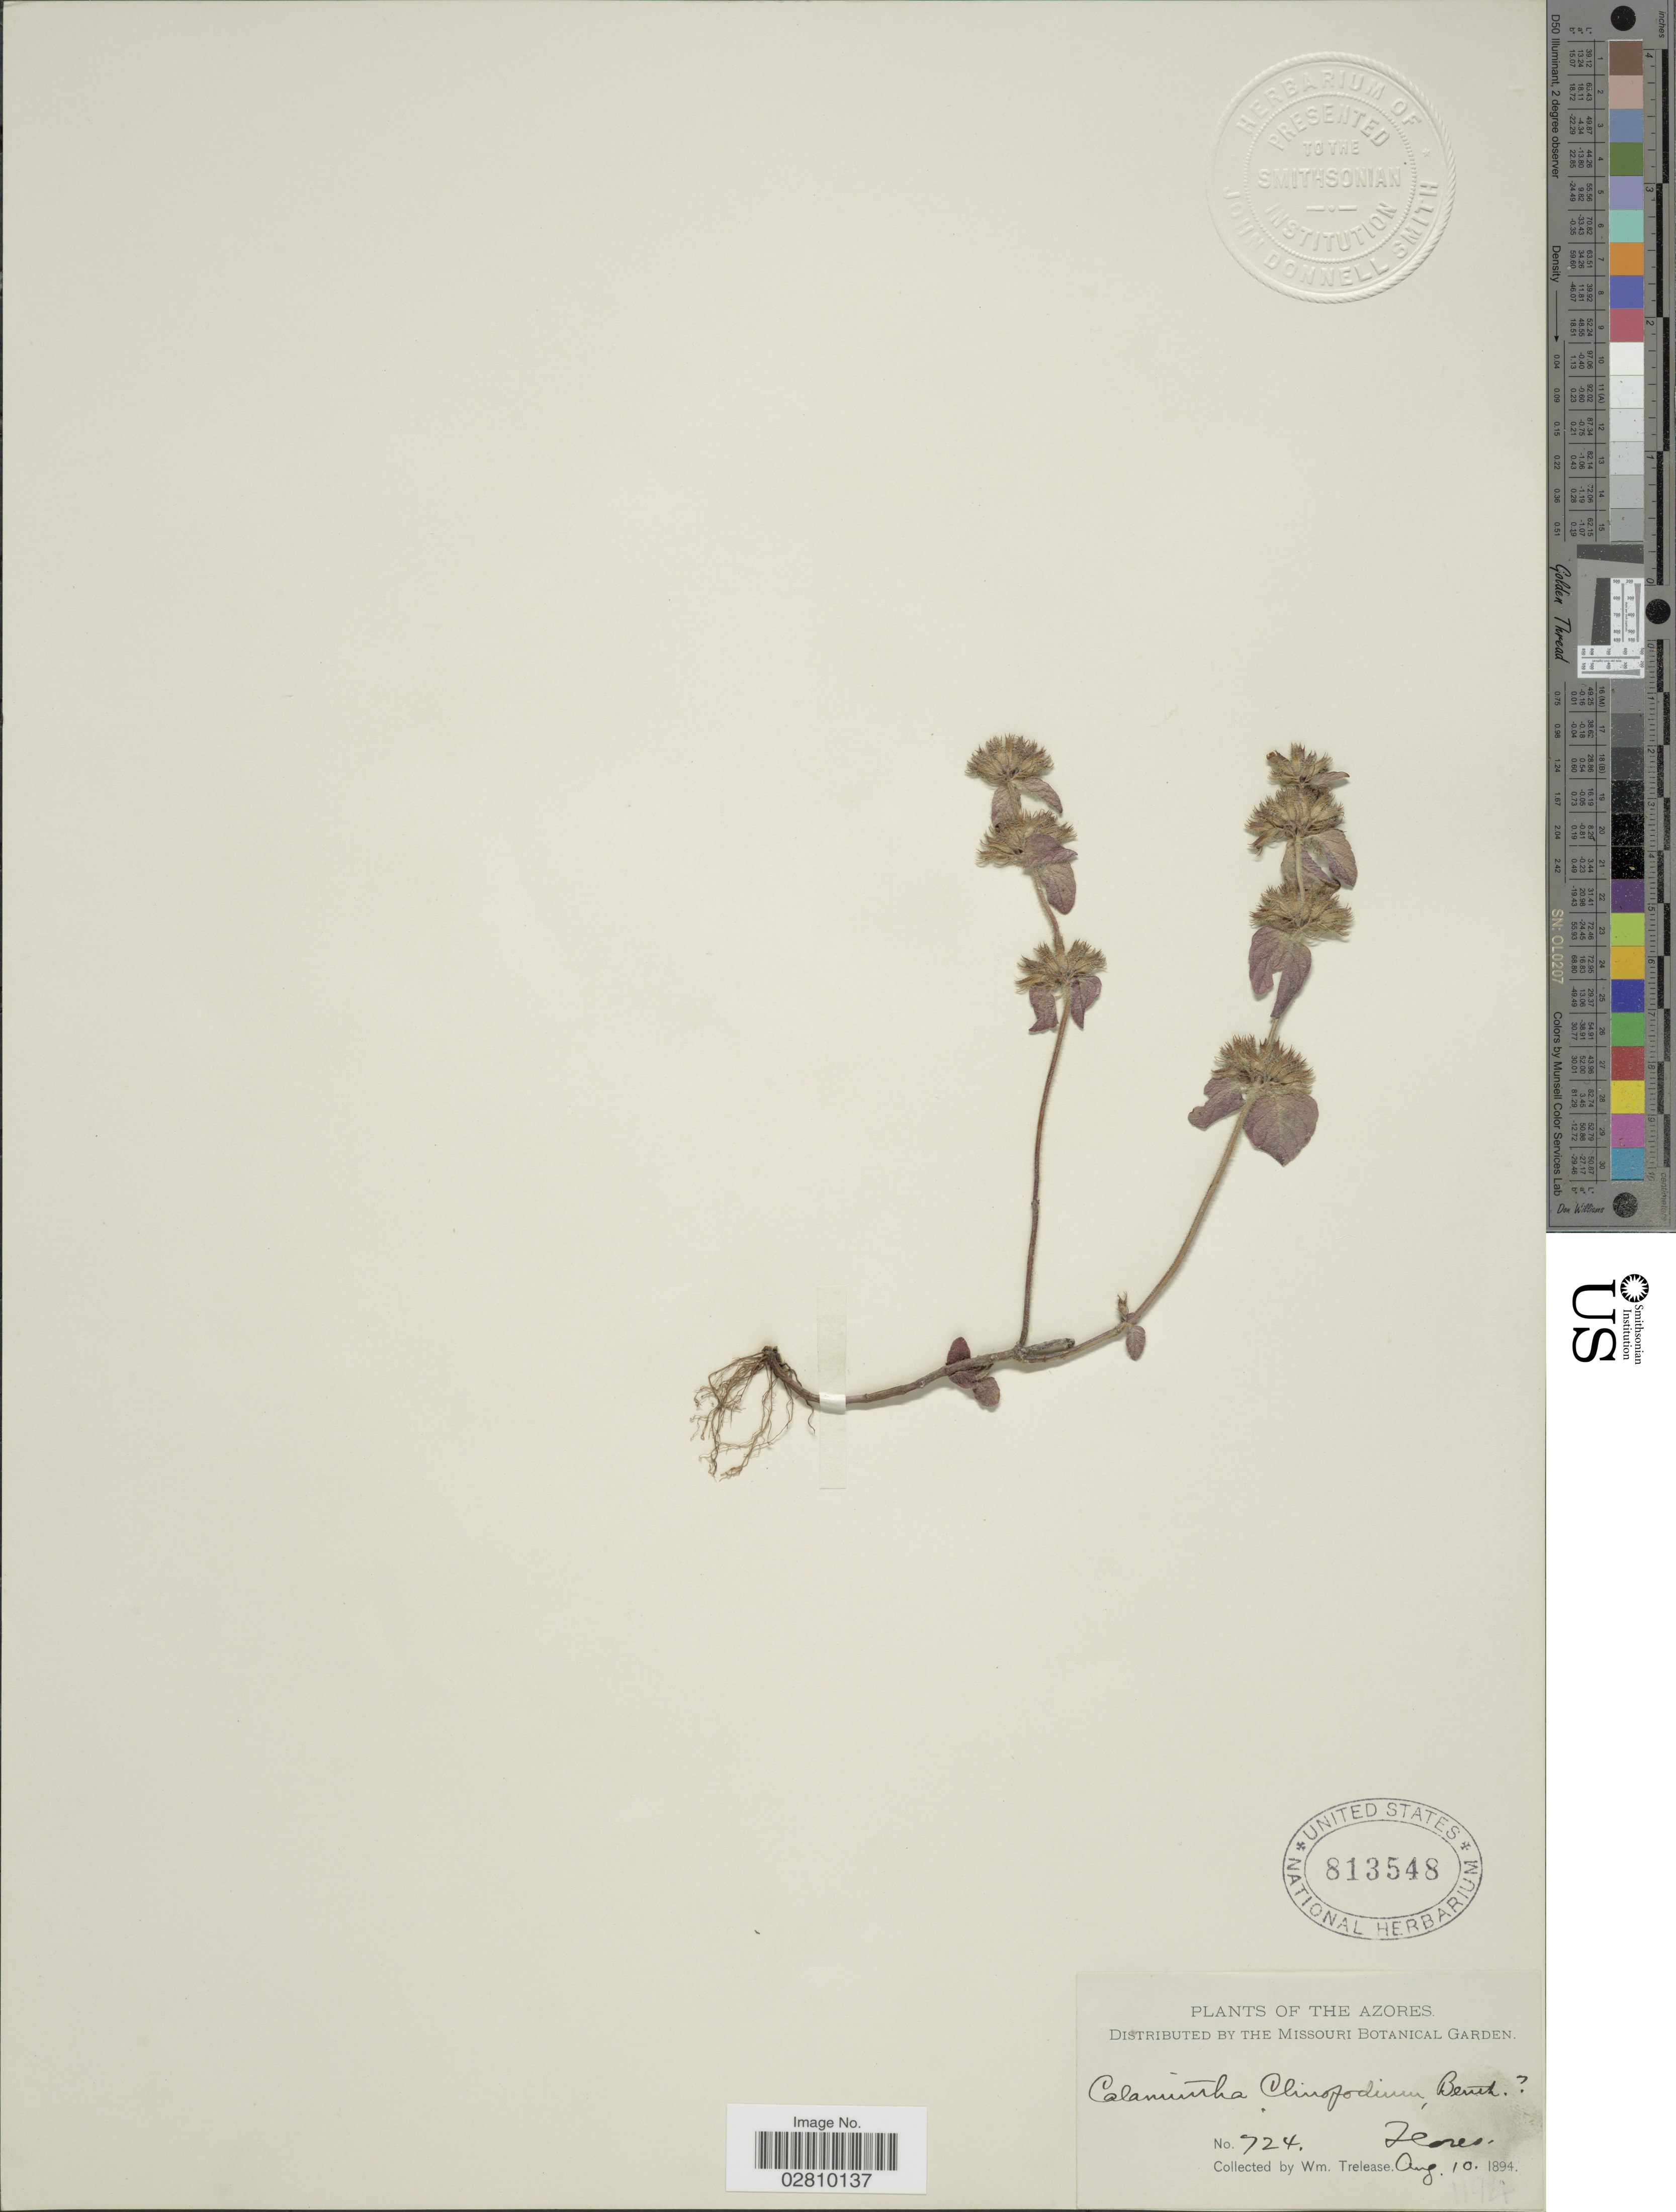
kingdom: Plantae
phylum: Tracheophyta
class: Magnoliopsida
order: Lamiales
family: Lamiaceae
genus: Calamintha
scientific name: Calamintha clinopodium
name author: (Vest) Spenn.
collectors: W. Trelease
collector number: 724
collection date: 1894-08-10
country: Portugal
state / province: Azores (Aut. Reg.)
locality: Zeores [interpreted]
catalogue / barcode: US 813548